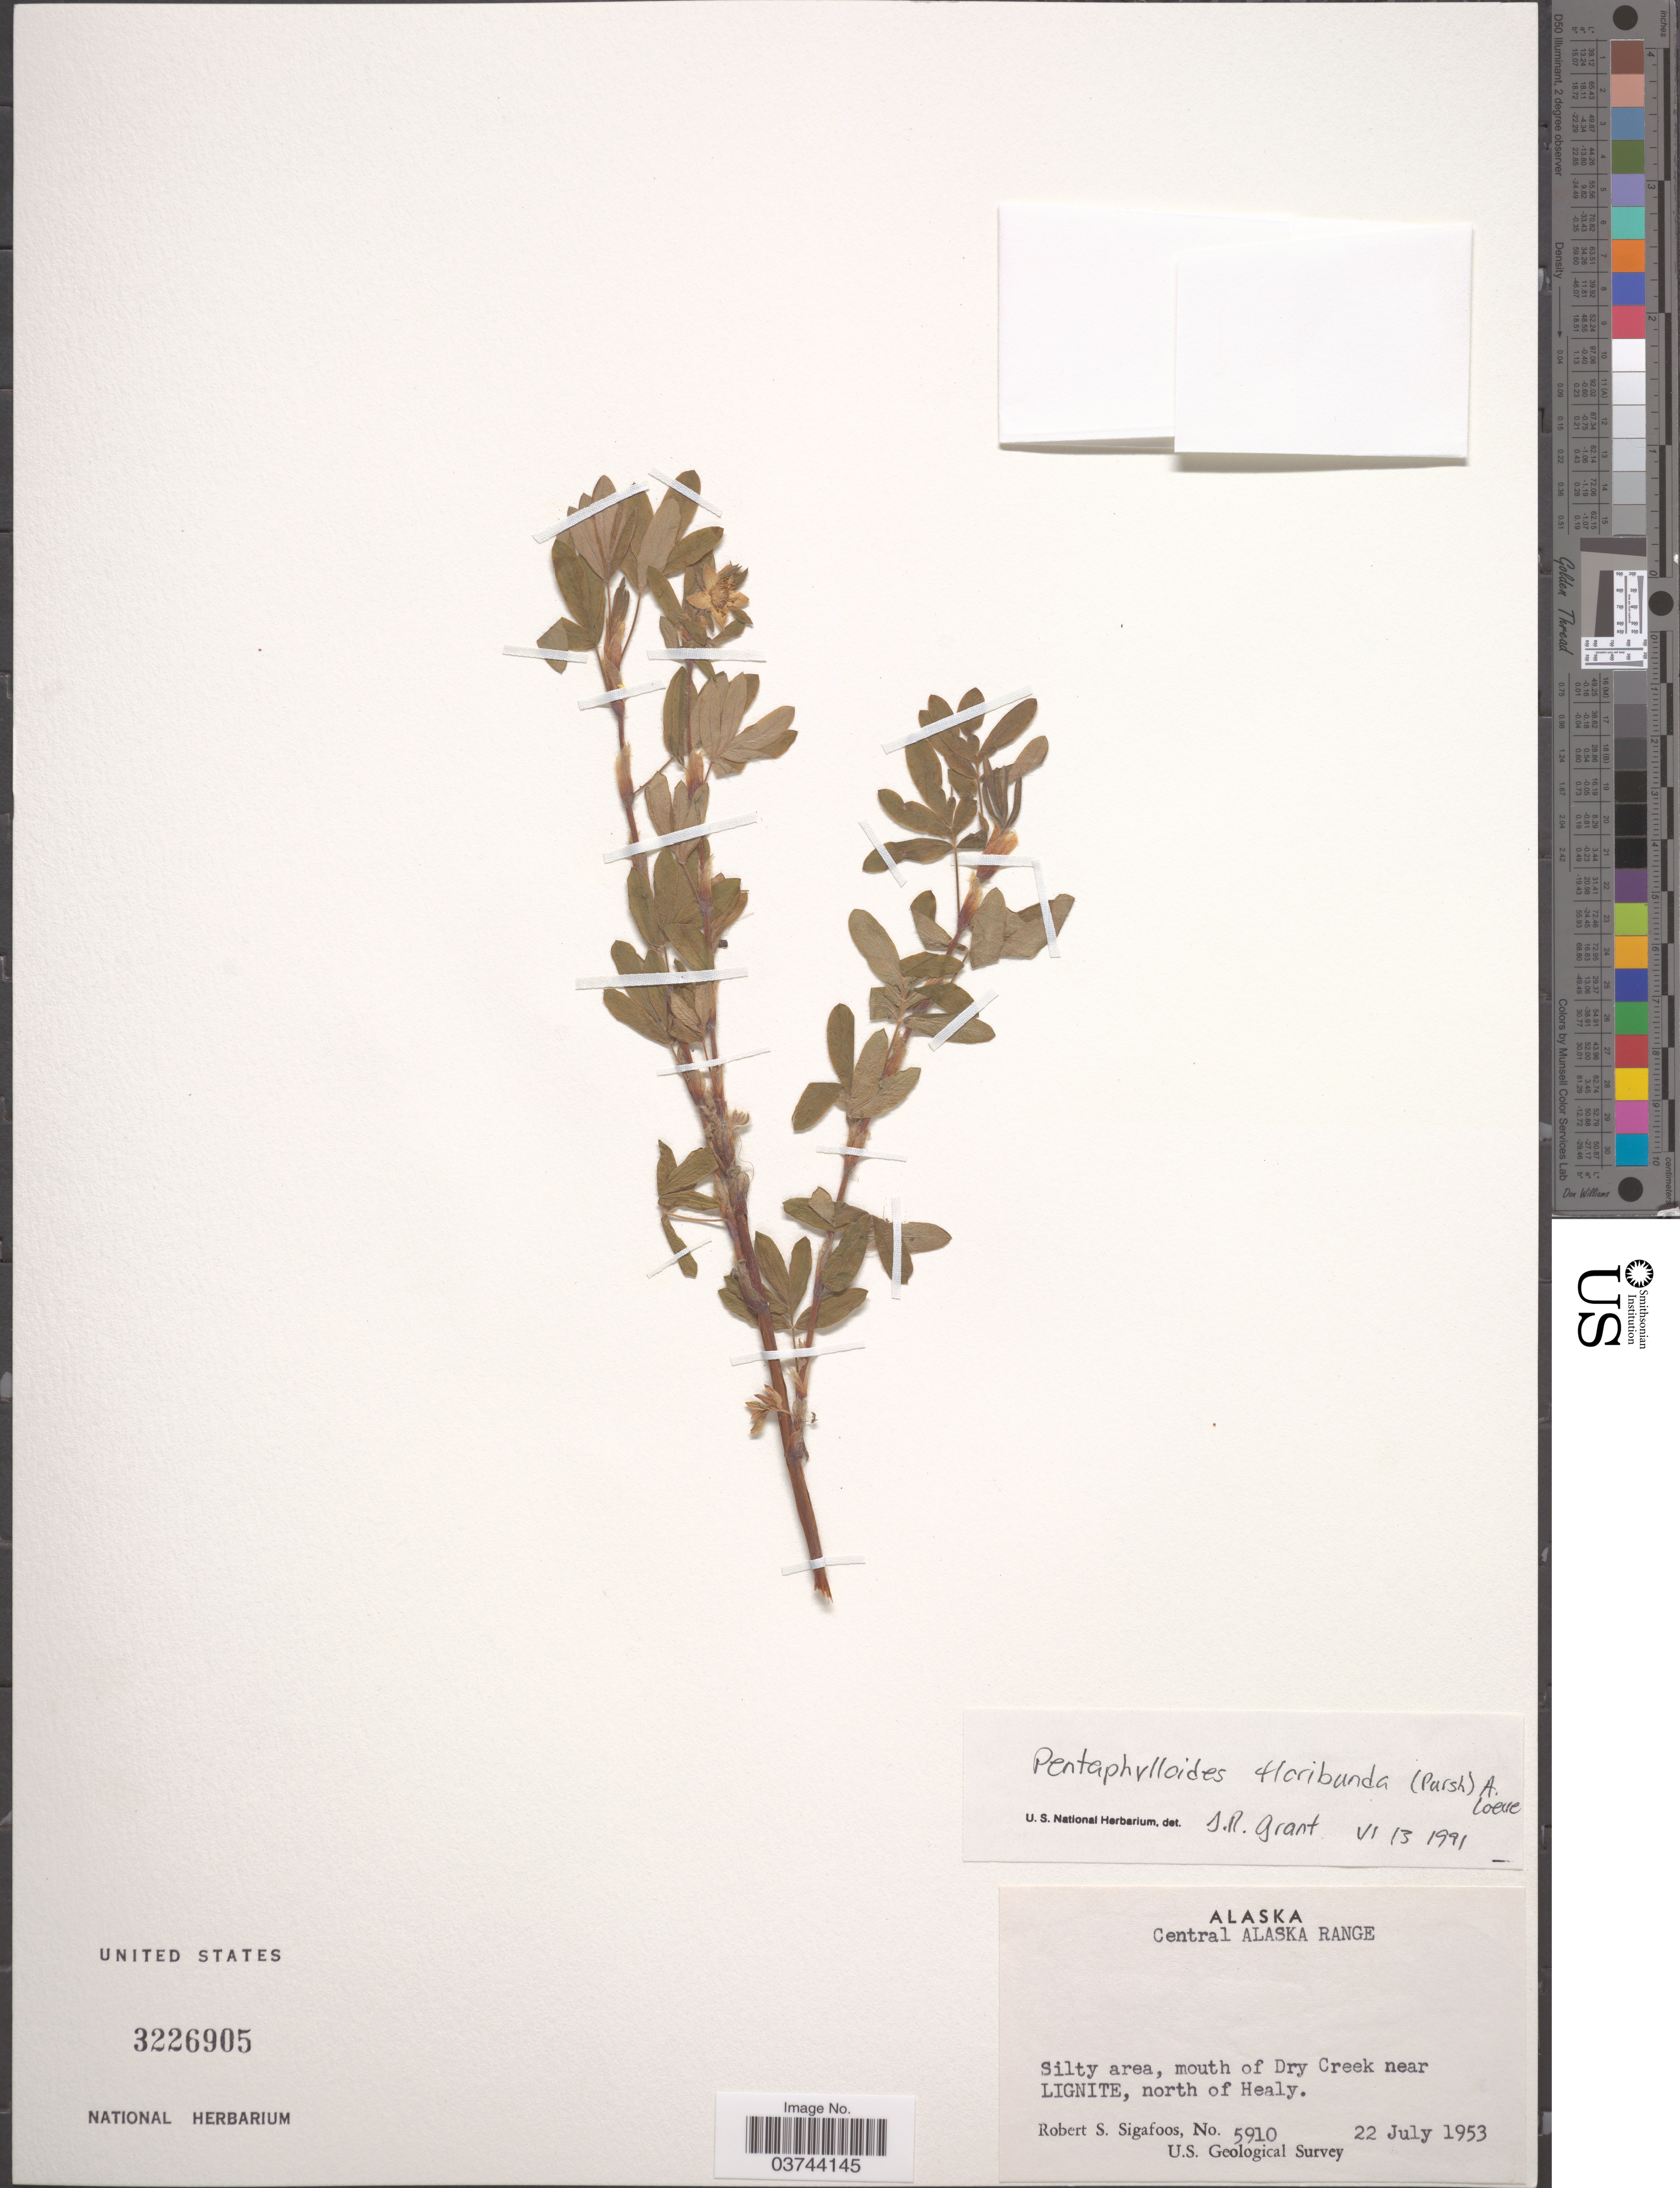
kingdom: Plantae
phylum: Tracheophyta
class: Magnoliopsida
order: Rosales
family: Rosaceae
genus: Dasiphora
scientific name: Dasiphora fruticosa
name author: (L.) Rydb.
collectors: R. Sigafoos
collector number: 5910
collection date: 1953-07-22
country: United States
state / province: Alaska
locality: Central Alaska Range. Silty area, mouth of Dry Creek near Lignite, north of Healy.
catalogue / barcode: US 3226905